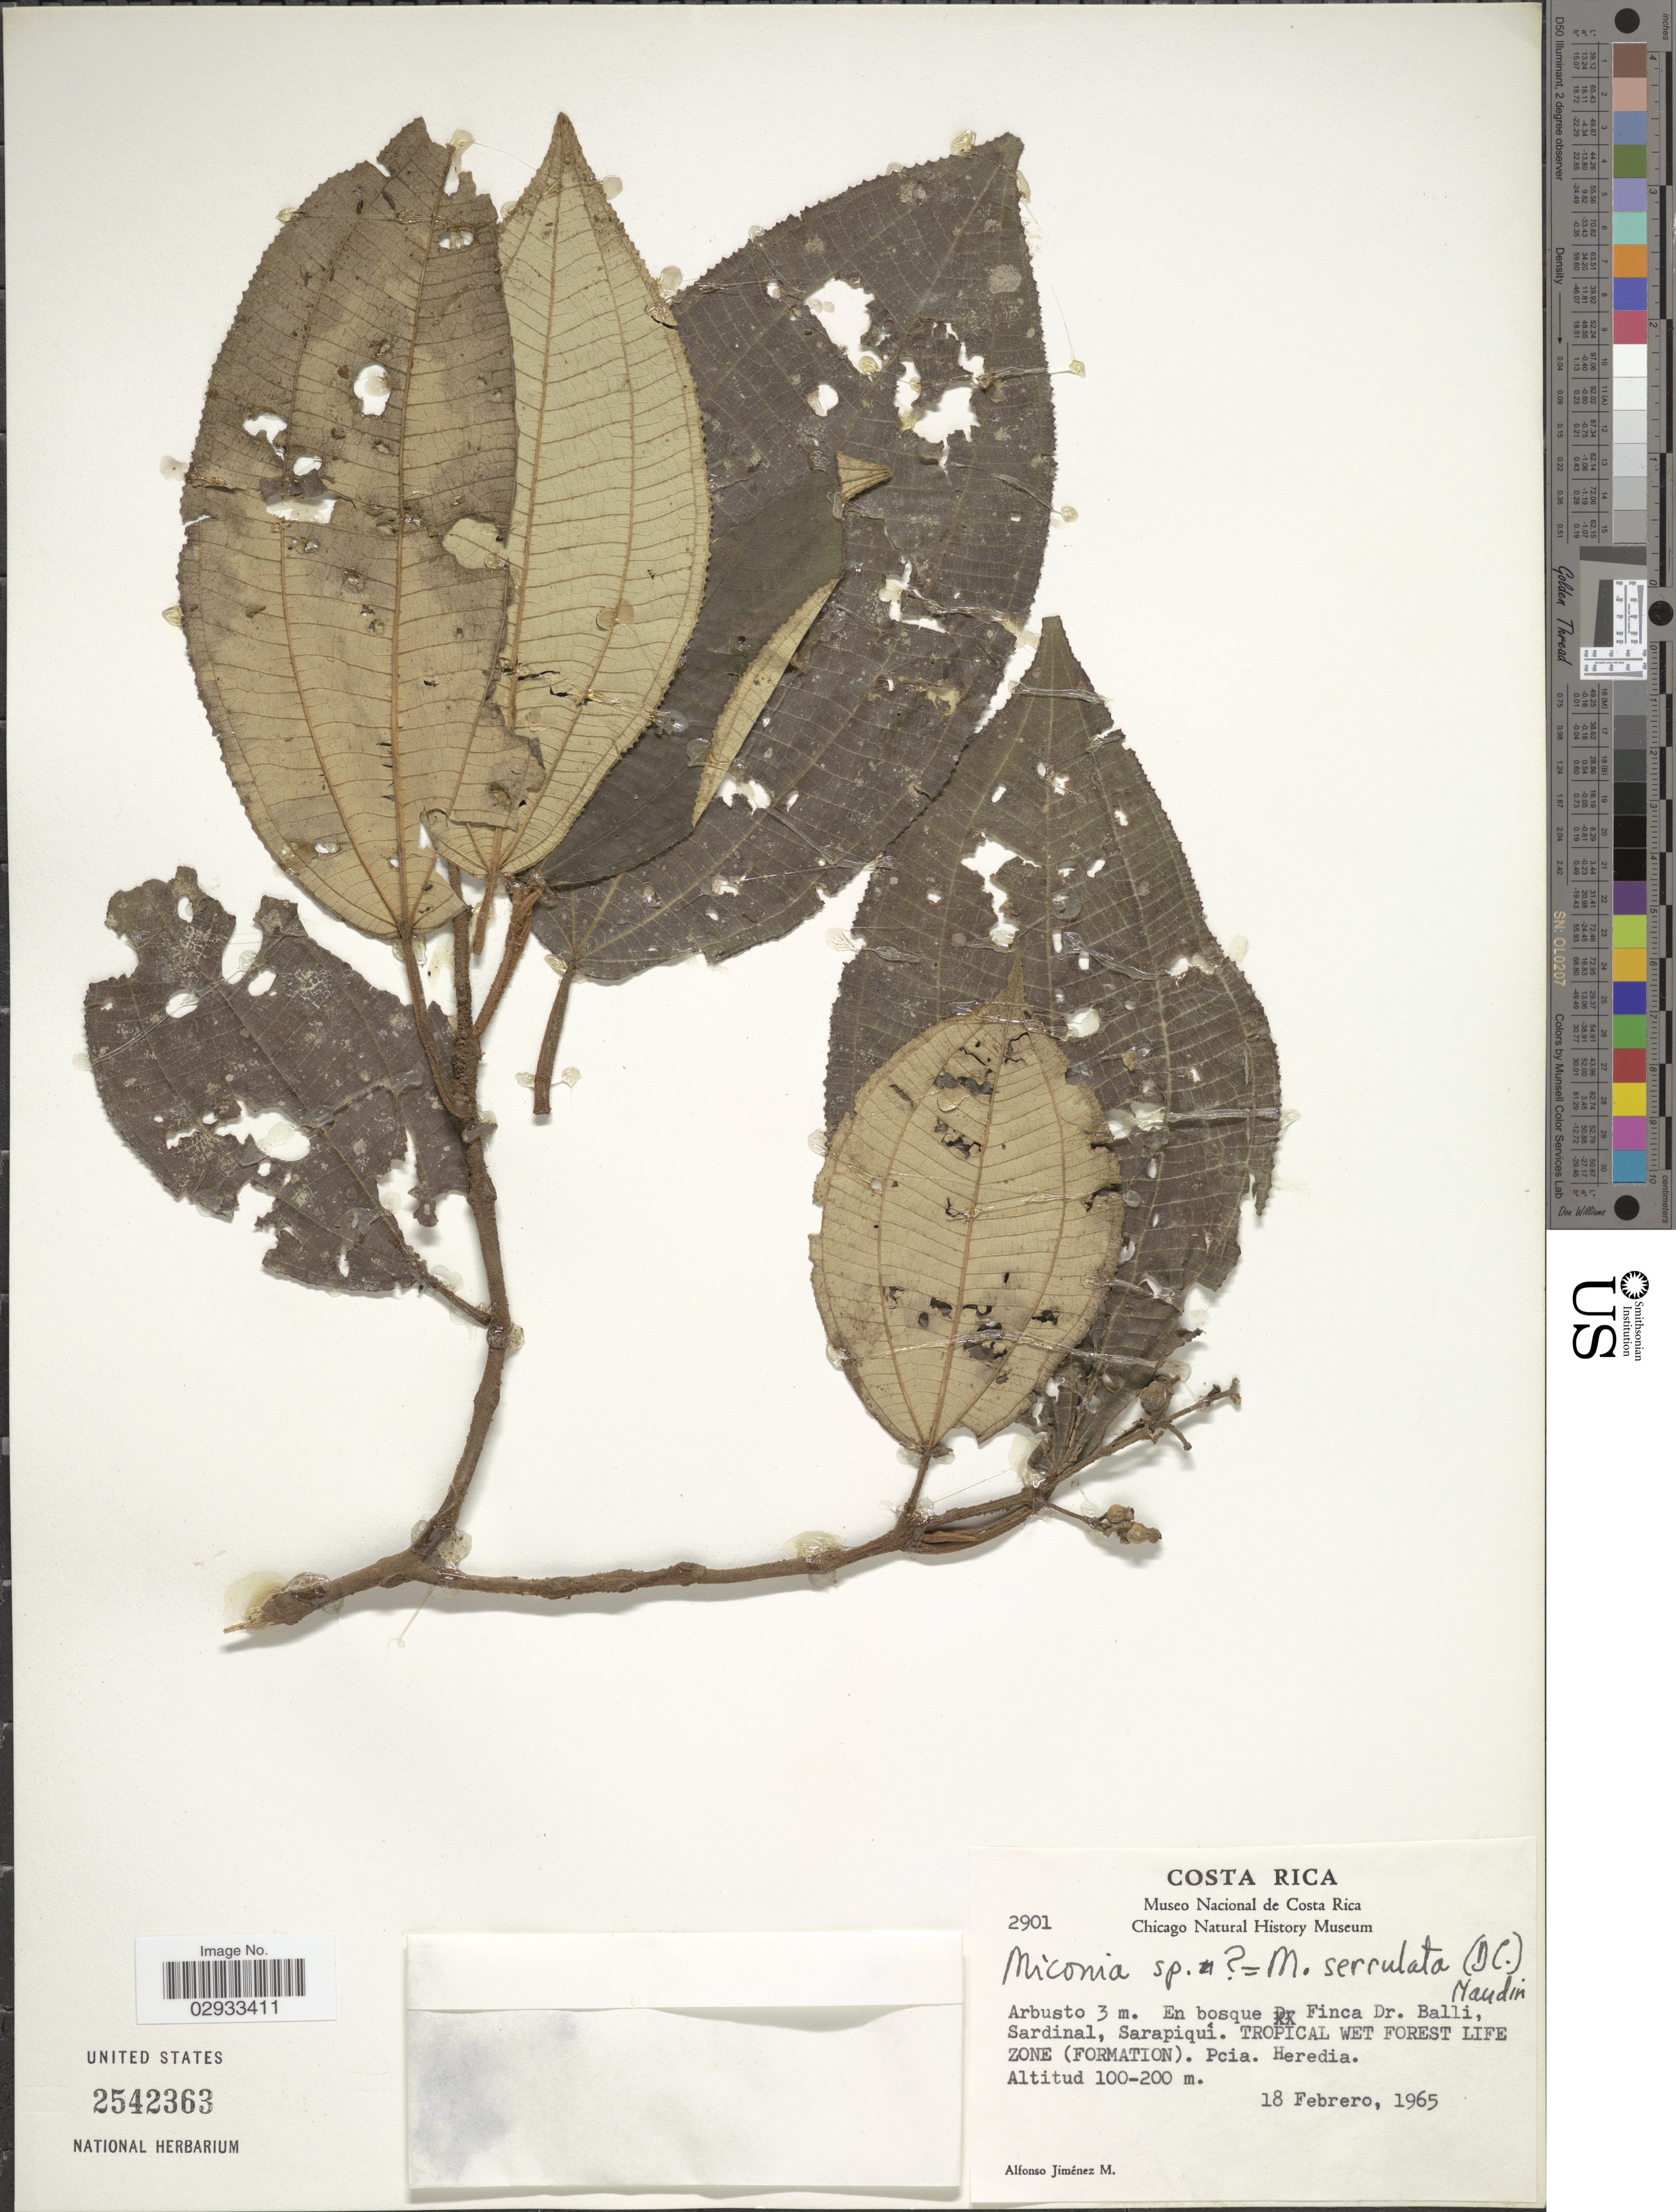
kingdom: Plantae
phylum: Tracheophyta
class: Magnoliopsida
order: Myrtales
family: Melastomataceae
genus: Miconia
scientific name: Miconia serrulata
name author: (DC.) Naudin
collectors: A. Jimenez M.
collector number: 2901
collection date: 1965-02-18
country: Costa Rica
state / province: Heredia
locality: En bosque Finca Dr. Balli, Sardinal, Sarapiquí. Pcia. Heredia.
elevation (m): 100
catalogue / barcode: US 2542363